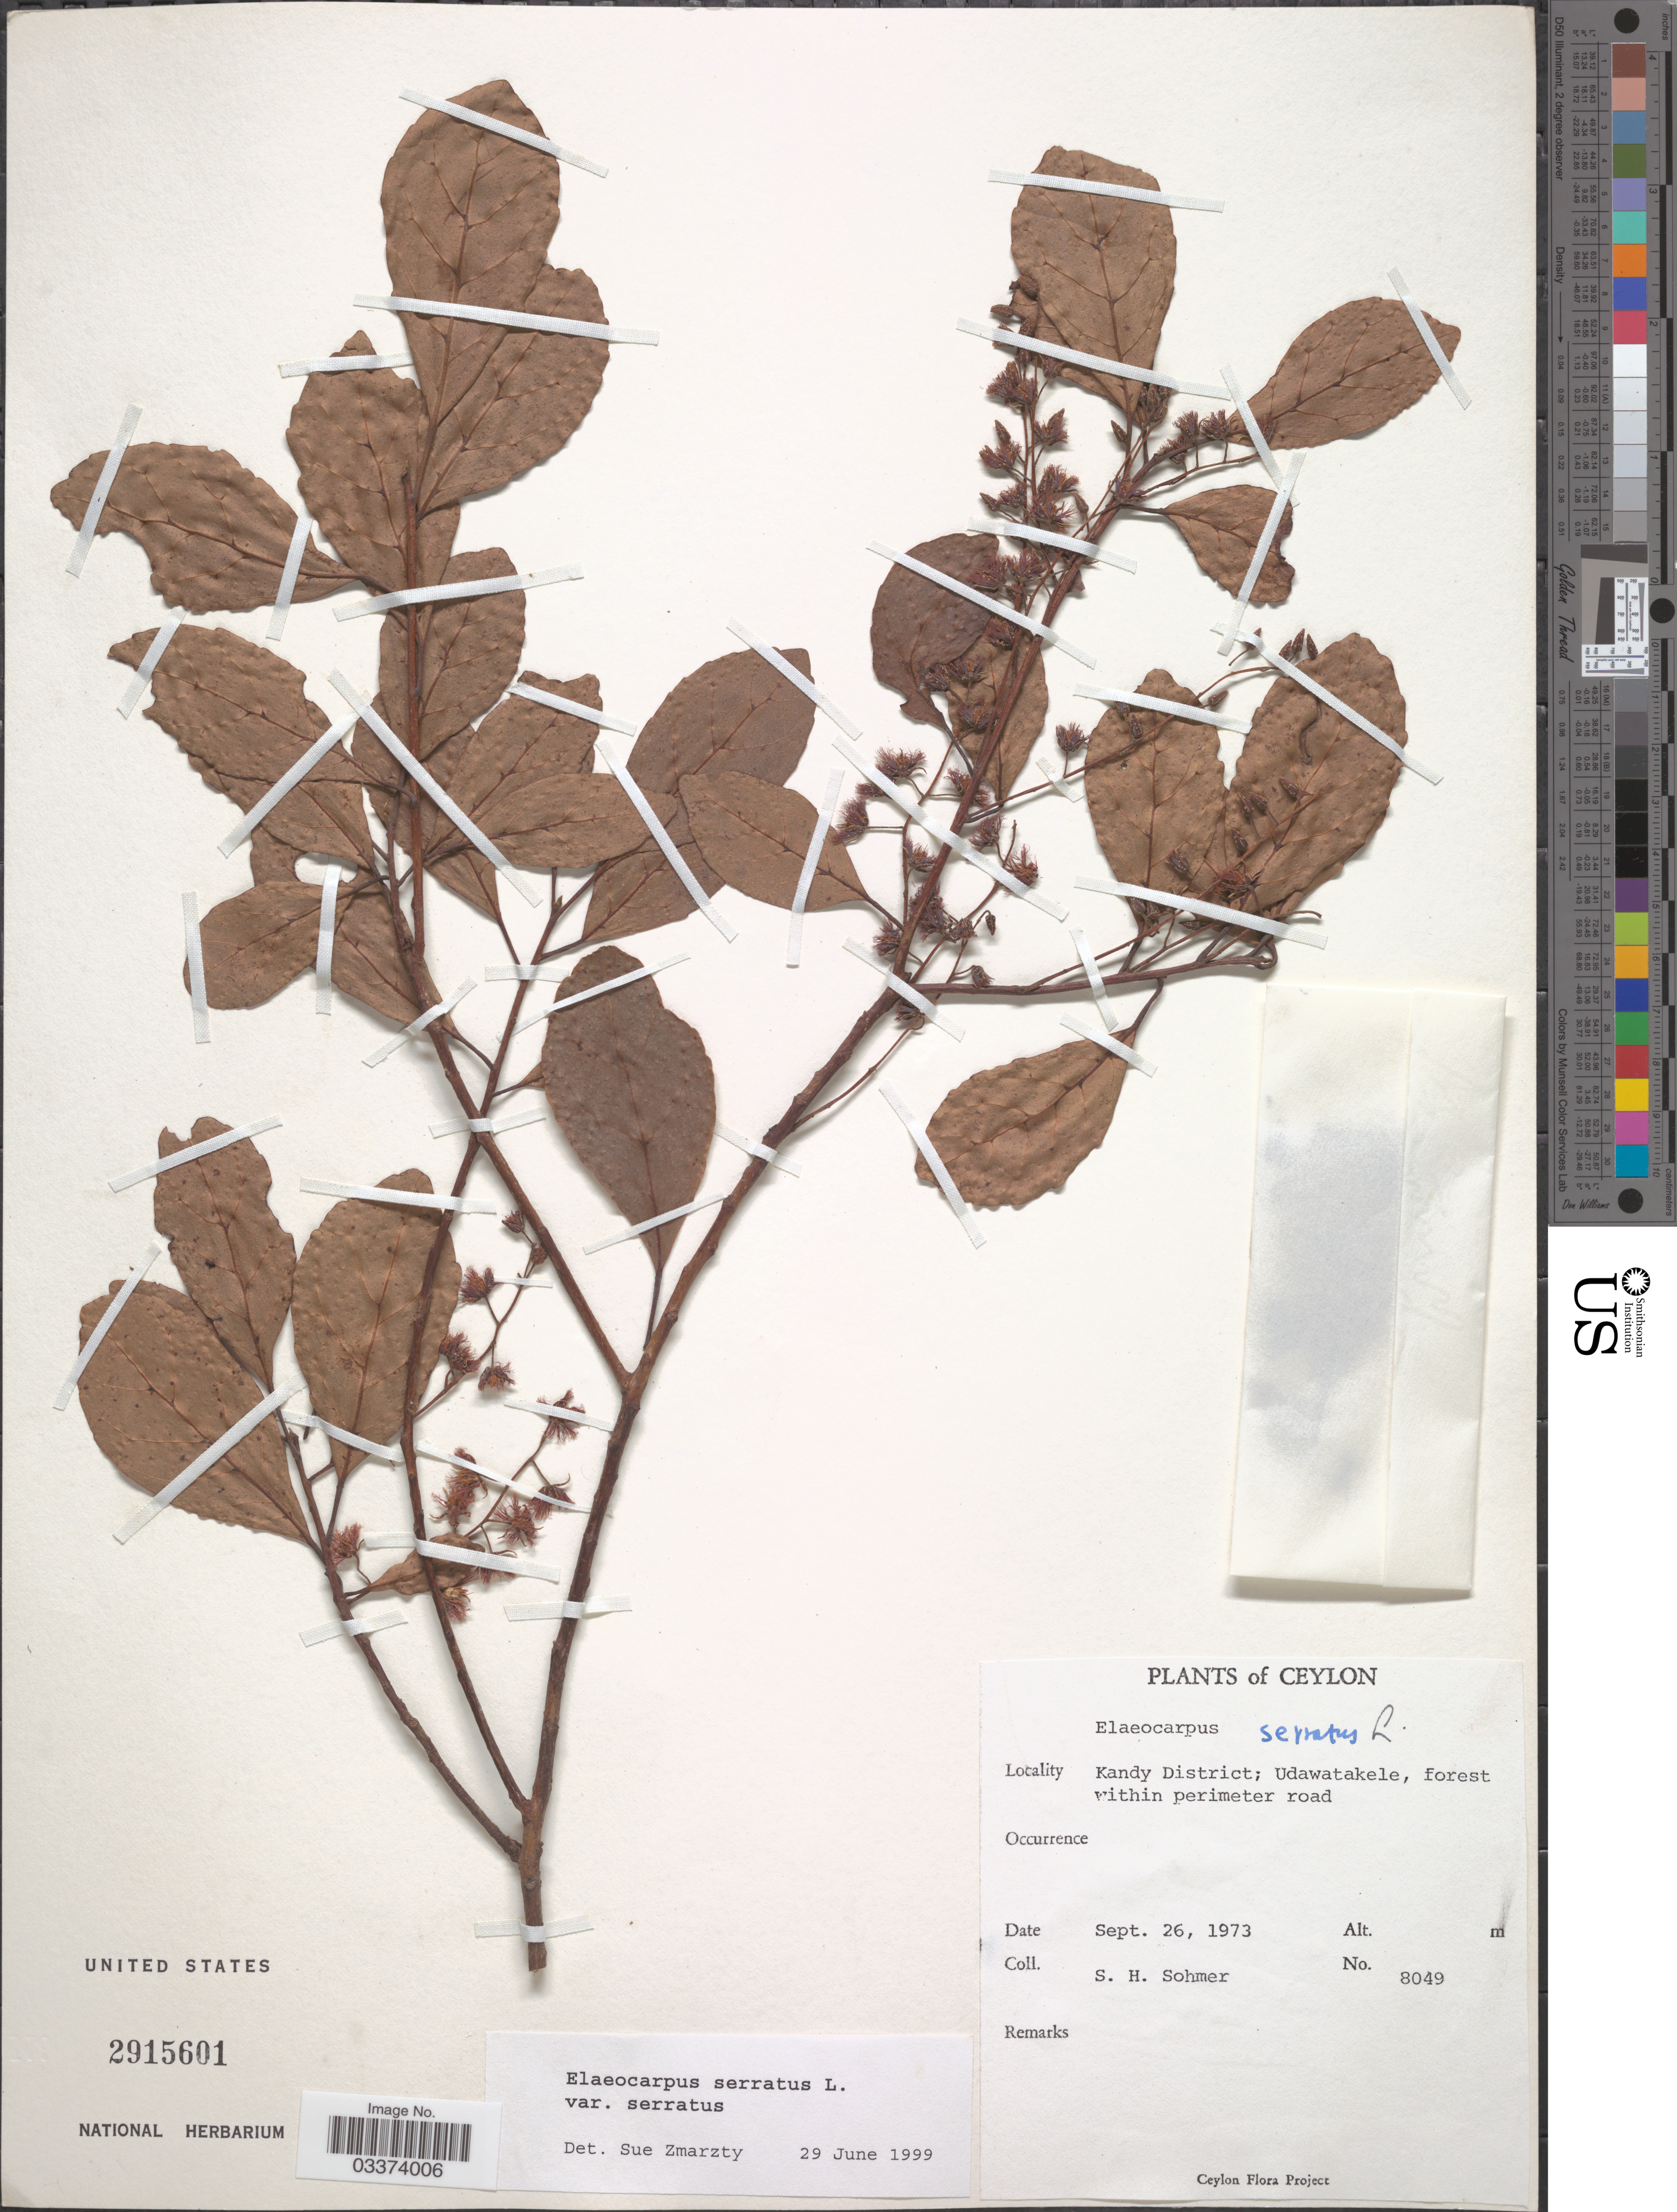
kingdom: Plantae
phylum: Tracheophyta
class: Magnoliopsida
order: Oxalidales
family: Elaeocarpaceae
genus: Elaeocarpus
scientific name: Elaeocarpus serratus var. serratus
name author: L.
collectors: S. H. Sohmer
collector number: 8049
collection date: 1973-09-26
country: Sri Lanka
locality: Ceylon. Kandy District; Udawatakele, forest within perimeter road.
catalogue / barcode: US 2915601